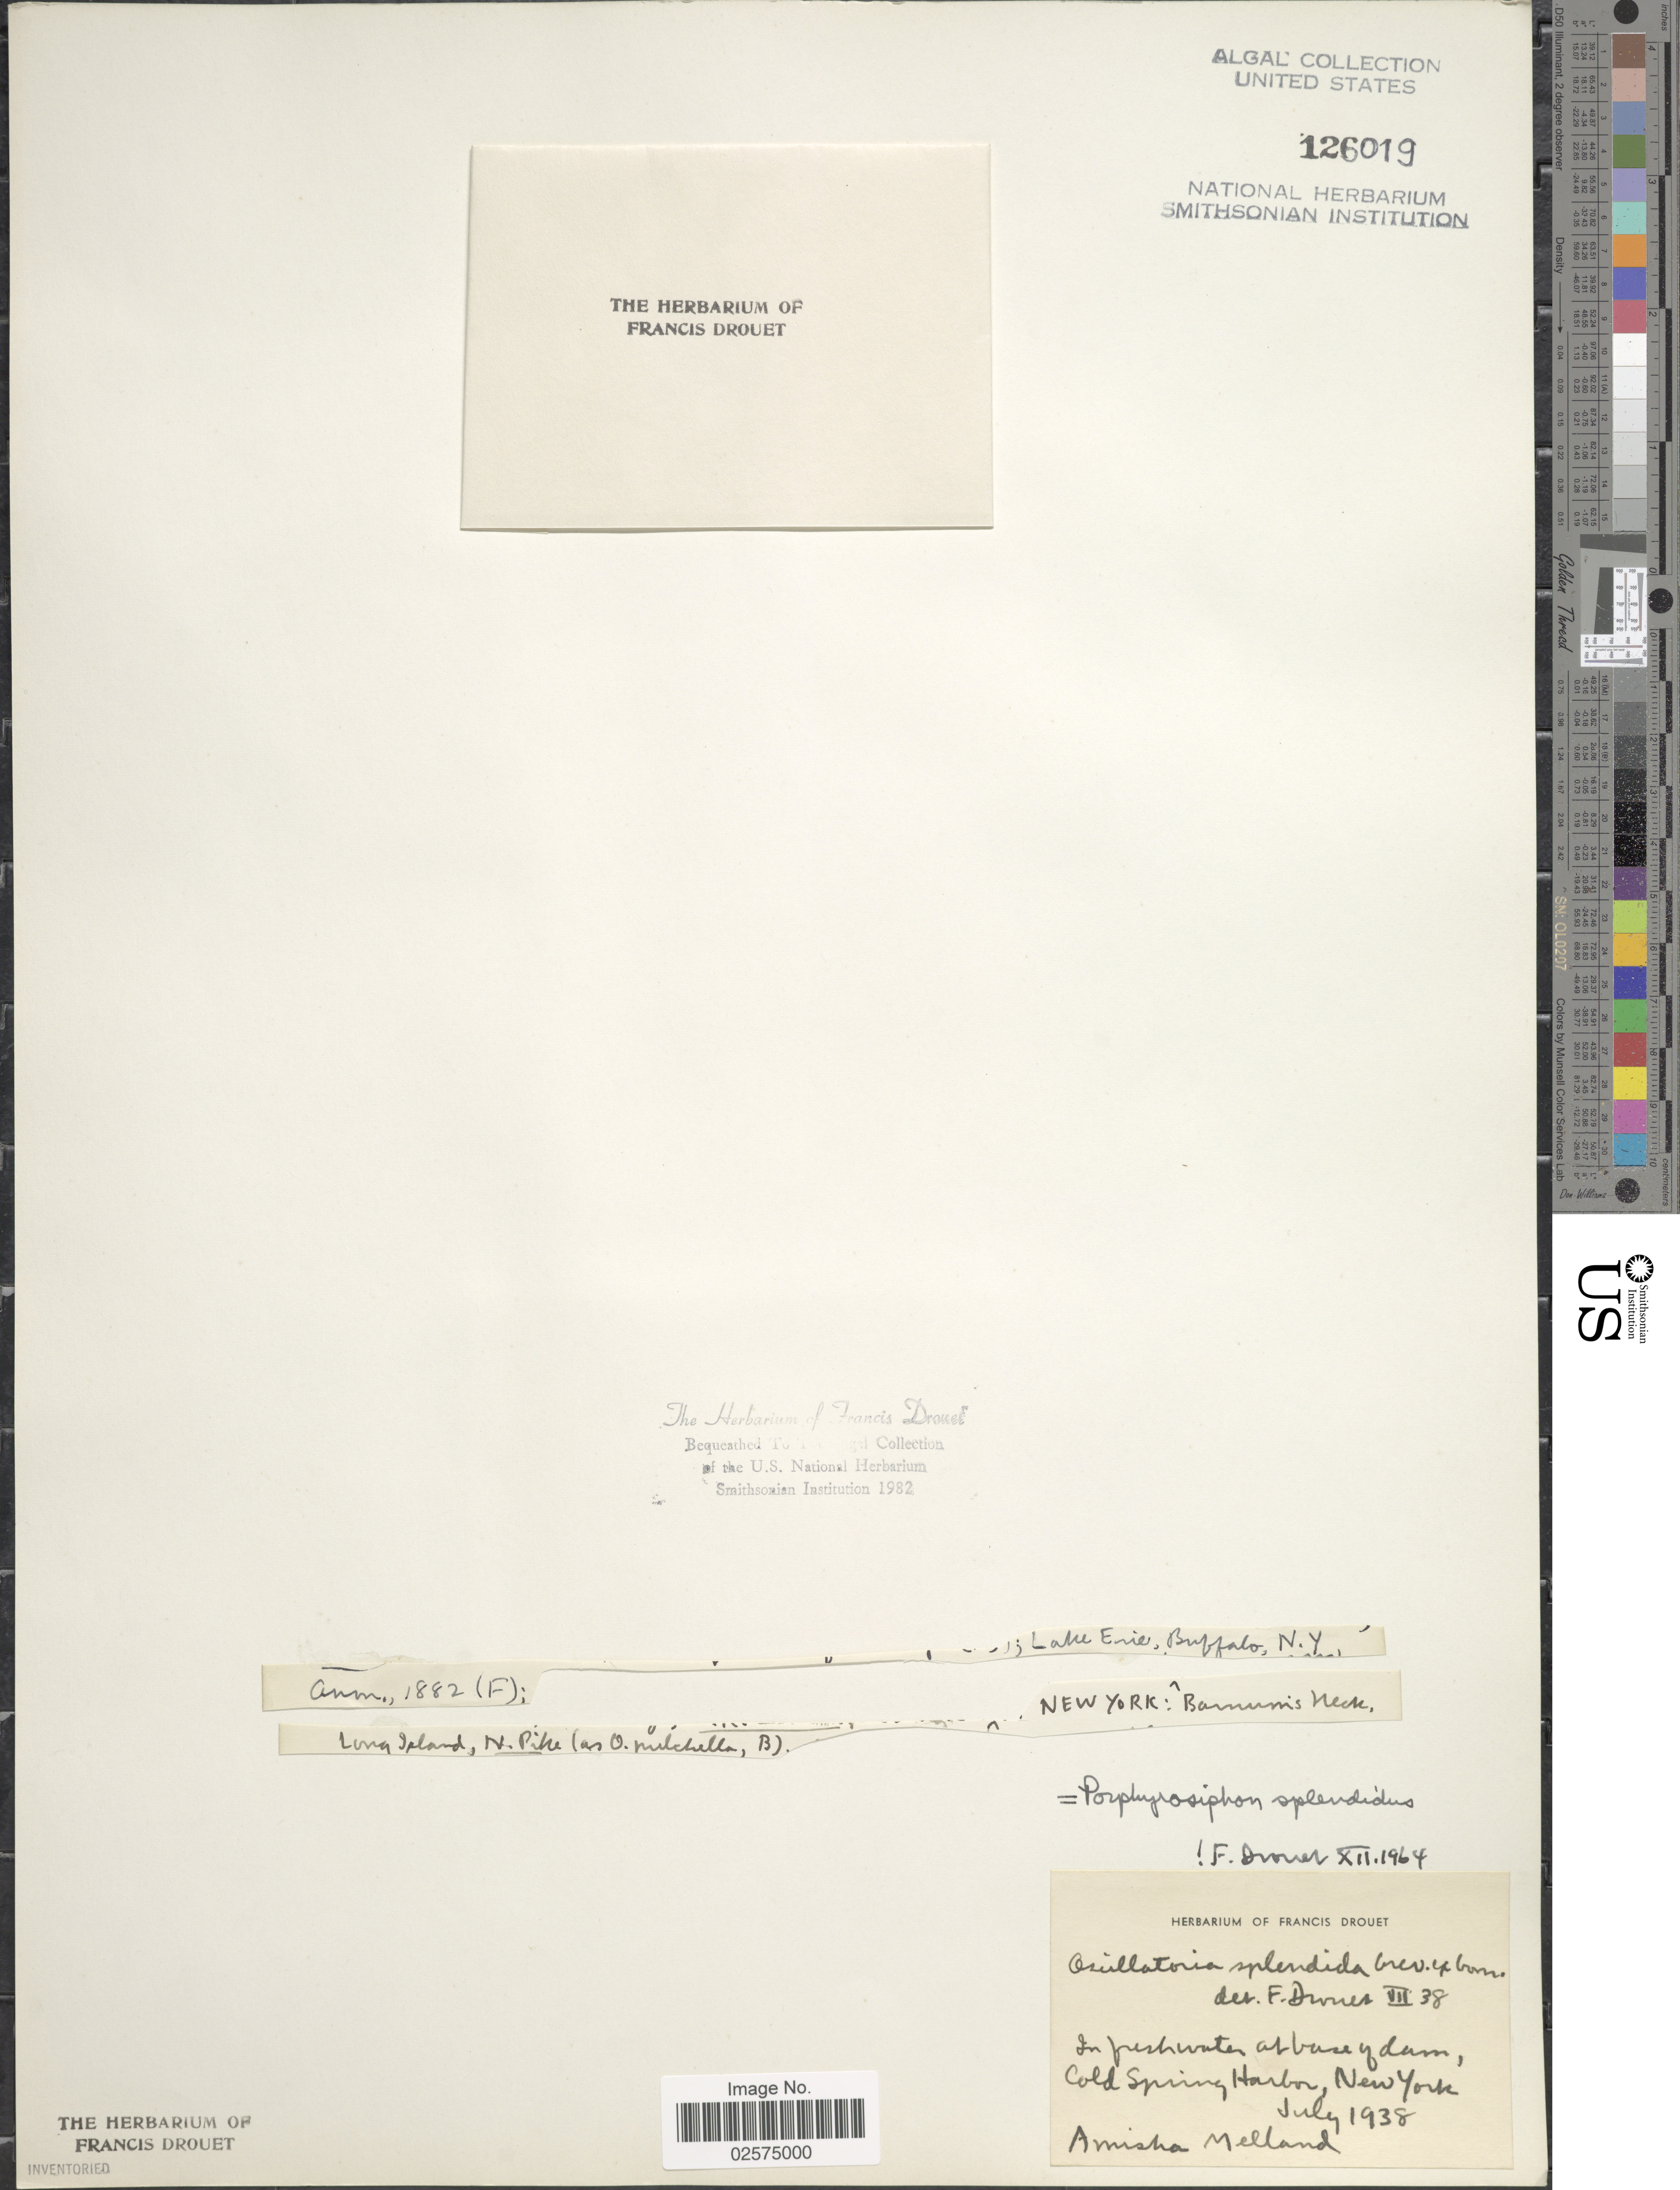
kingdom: Bacteria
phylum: Cyanobacteria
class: Cyanobacteriia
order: Cyanobacteriales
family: Microcoleaceae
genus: Porphyrosiphon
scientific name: Porphyrosiphon splendidus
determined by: Drouet, F. E.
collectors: A. Meland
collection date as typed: Jul 1938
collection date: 1938-07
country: United States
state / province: New York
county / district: Suffolk County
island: Long Island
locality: Cold Spring Harbor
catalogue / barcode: US 126019